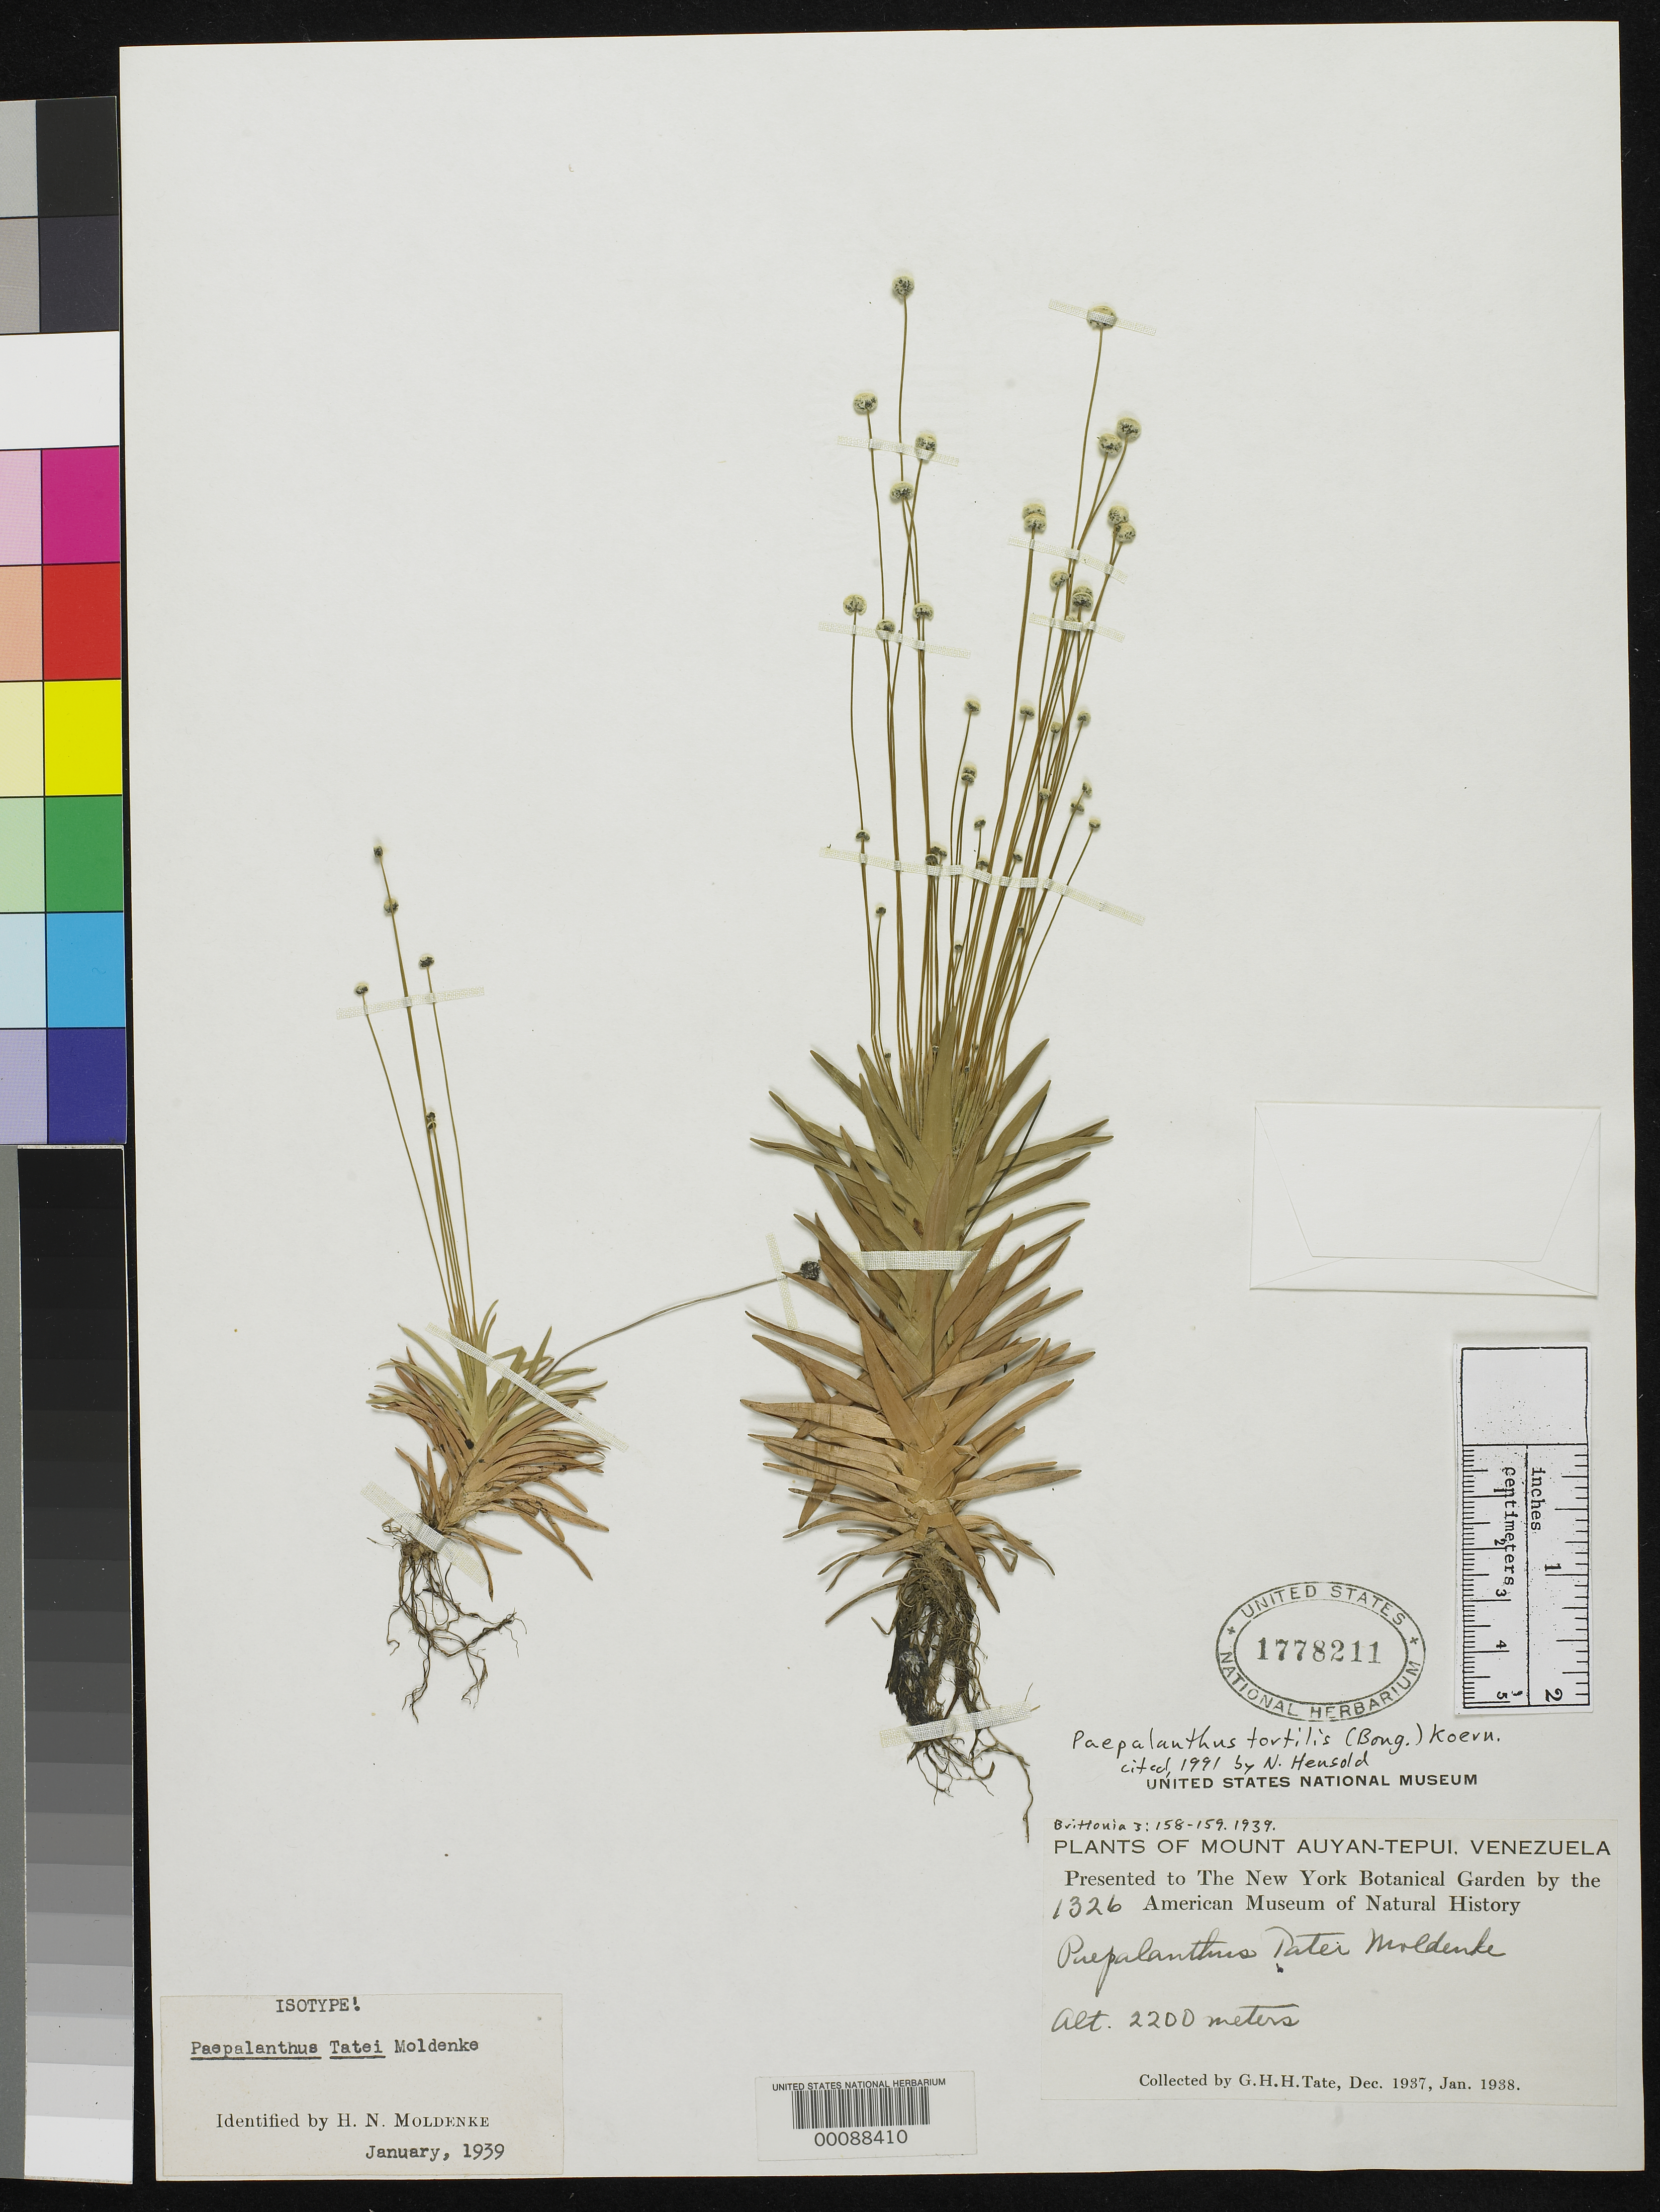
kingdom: Plantae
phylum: Tracheophyta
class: Liliopsida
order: Poales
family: Eriocaulaceae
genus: Paepalanthus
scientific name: Paepalanthus tatei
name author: Moldenke in Gleason & Killip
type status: Isotype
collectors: G. H. H.Tate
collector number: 1326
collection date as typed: Dec 1937 to -- Jan 1938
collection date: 1937-12/1938-01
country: Venezuela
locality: Mt. Auyantepui.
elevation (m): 2200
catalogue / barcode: US 1778211